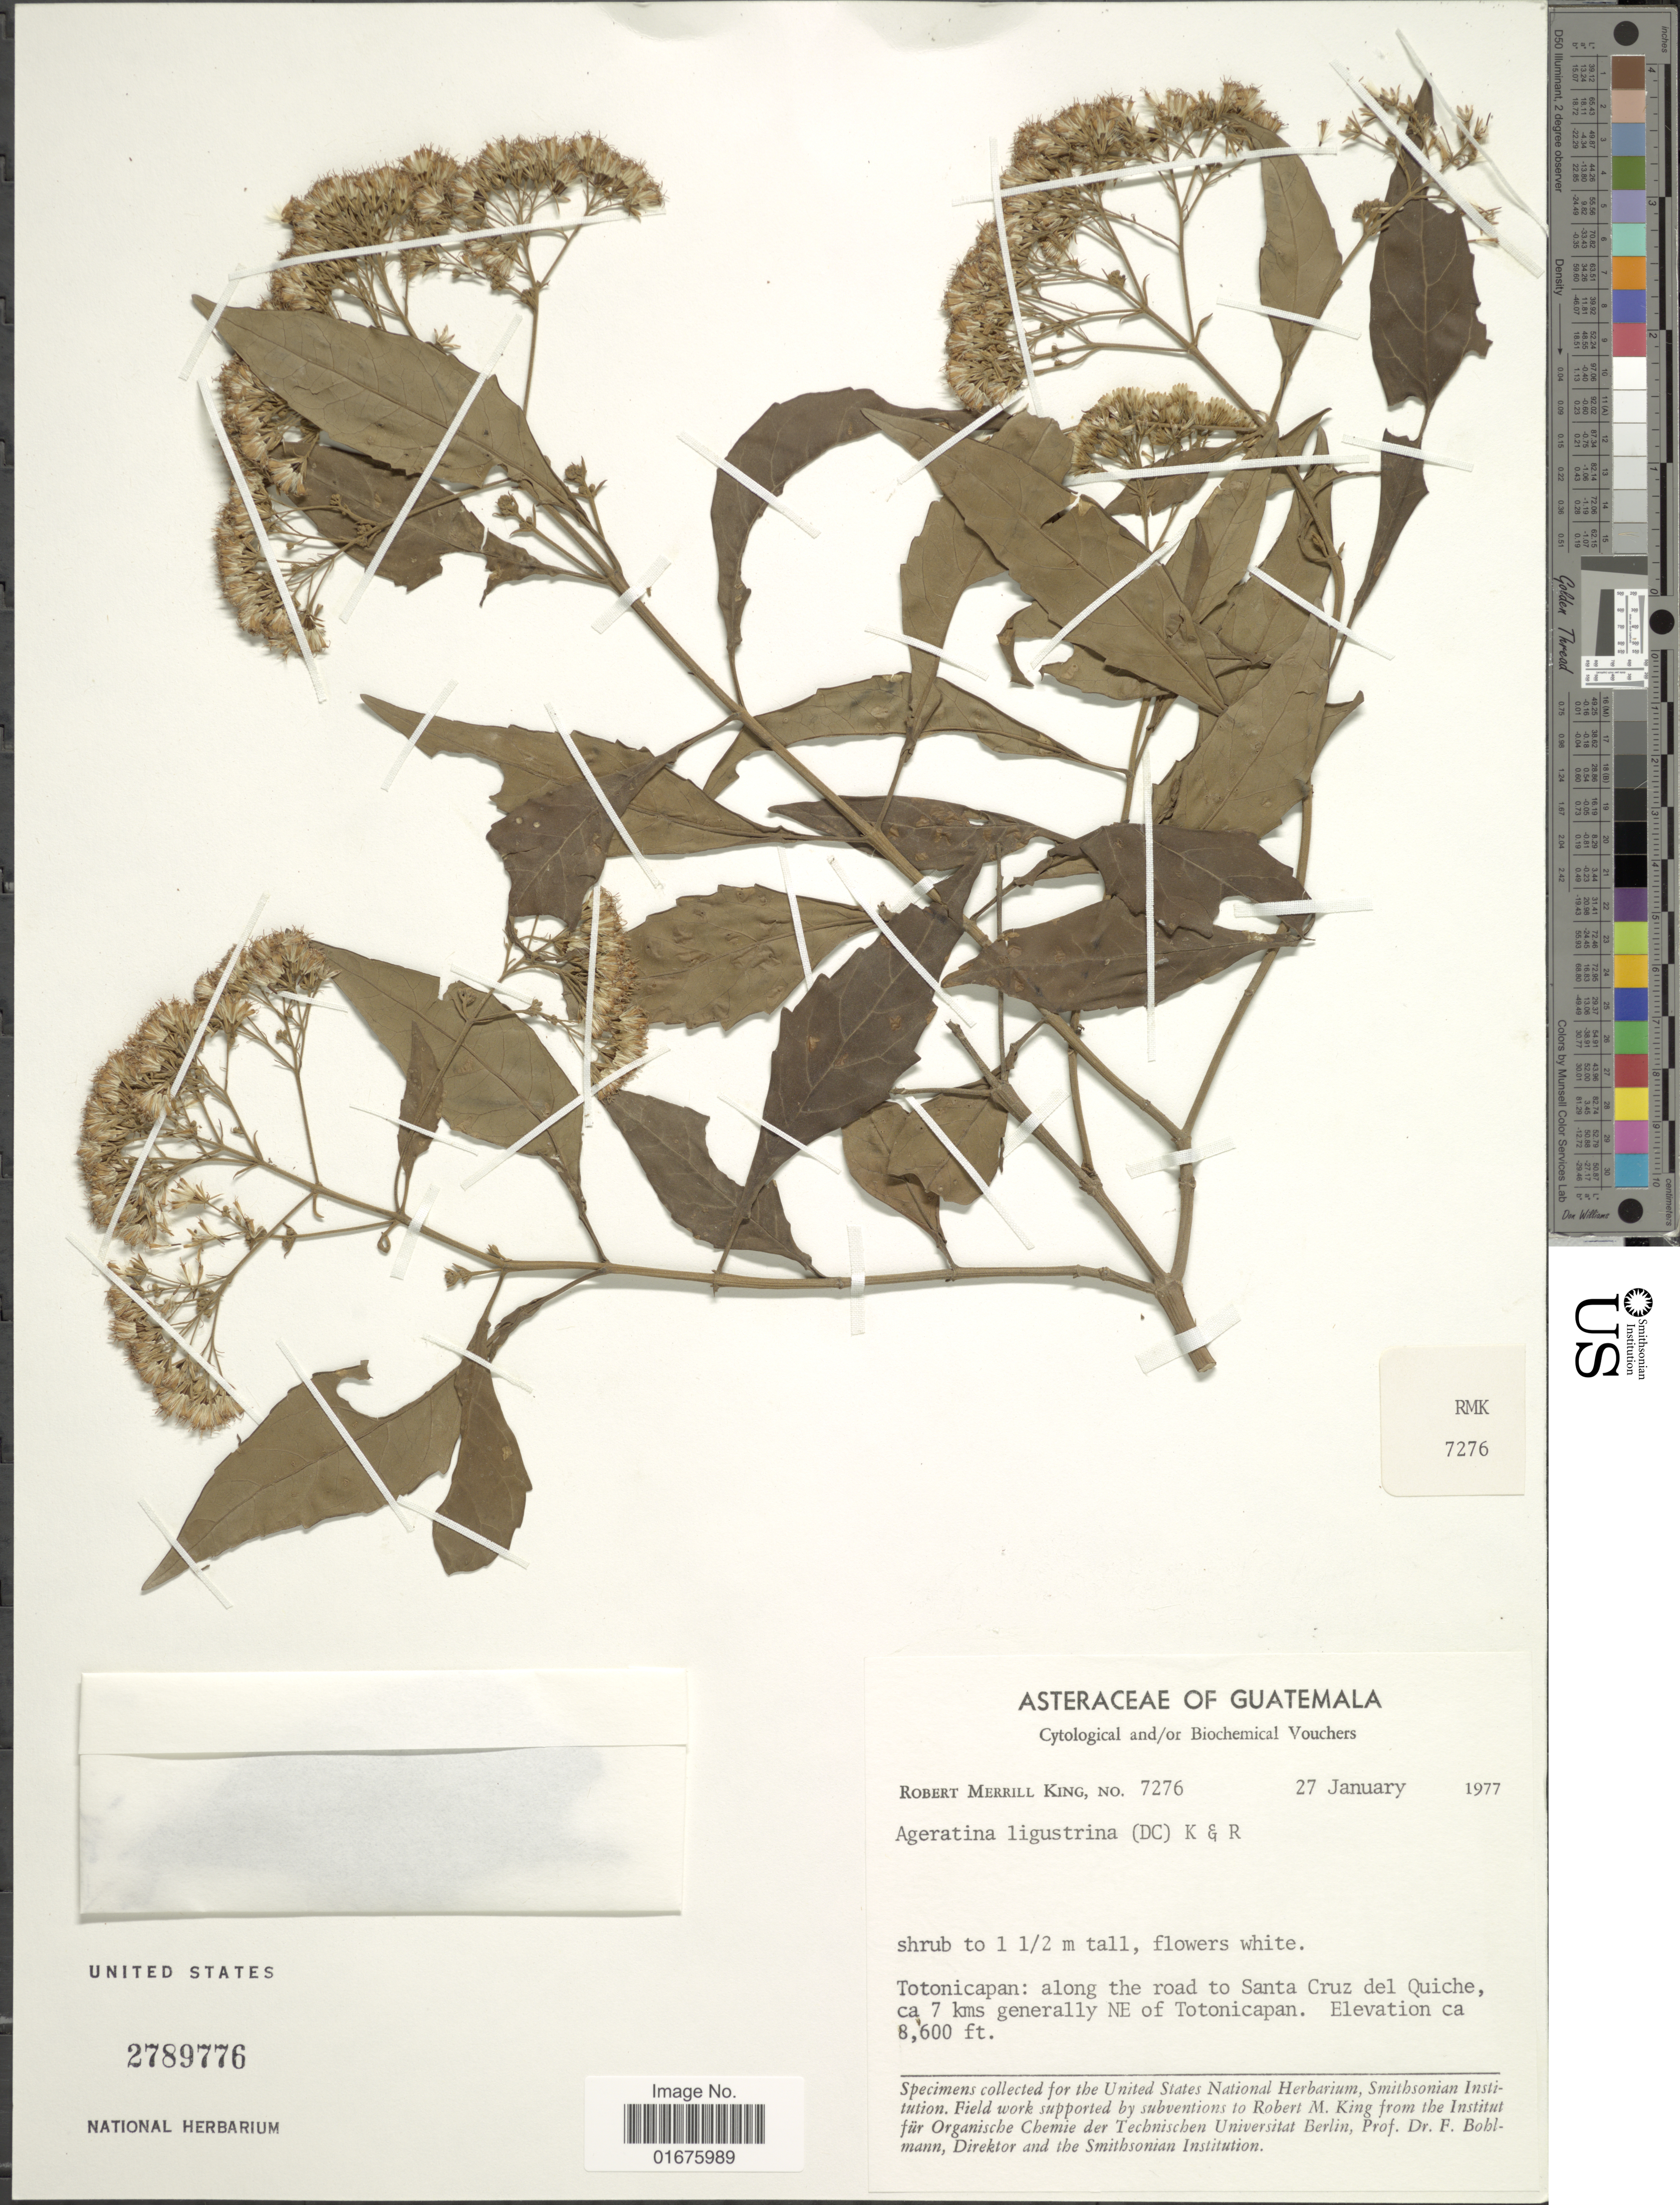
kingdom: Plantae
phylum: Tracheophyta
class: Magnoliopsida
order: Asterales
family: Asteraceae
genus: Ageratina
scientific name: Ageratina ligustrina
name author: (DC.) R.M. King & H. Rob.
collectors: R. M. King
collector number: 7276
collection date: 1977-01-27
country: Guatemala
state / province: Totonicapan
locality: Along the road to Santa Cruz del Quiche, ca. 7 kms generally NE of Totonicapan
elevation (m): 2621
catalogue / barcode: US 2789776